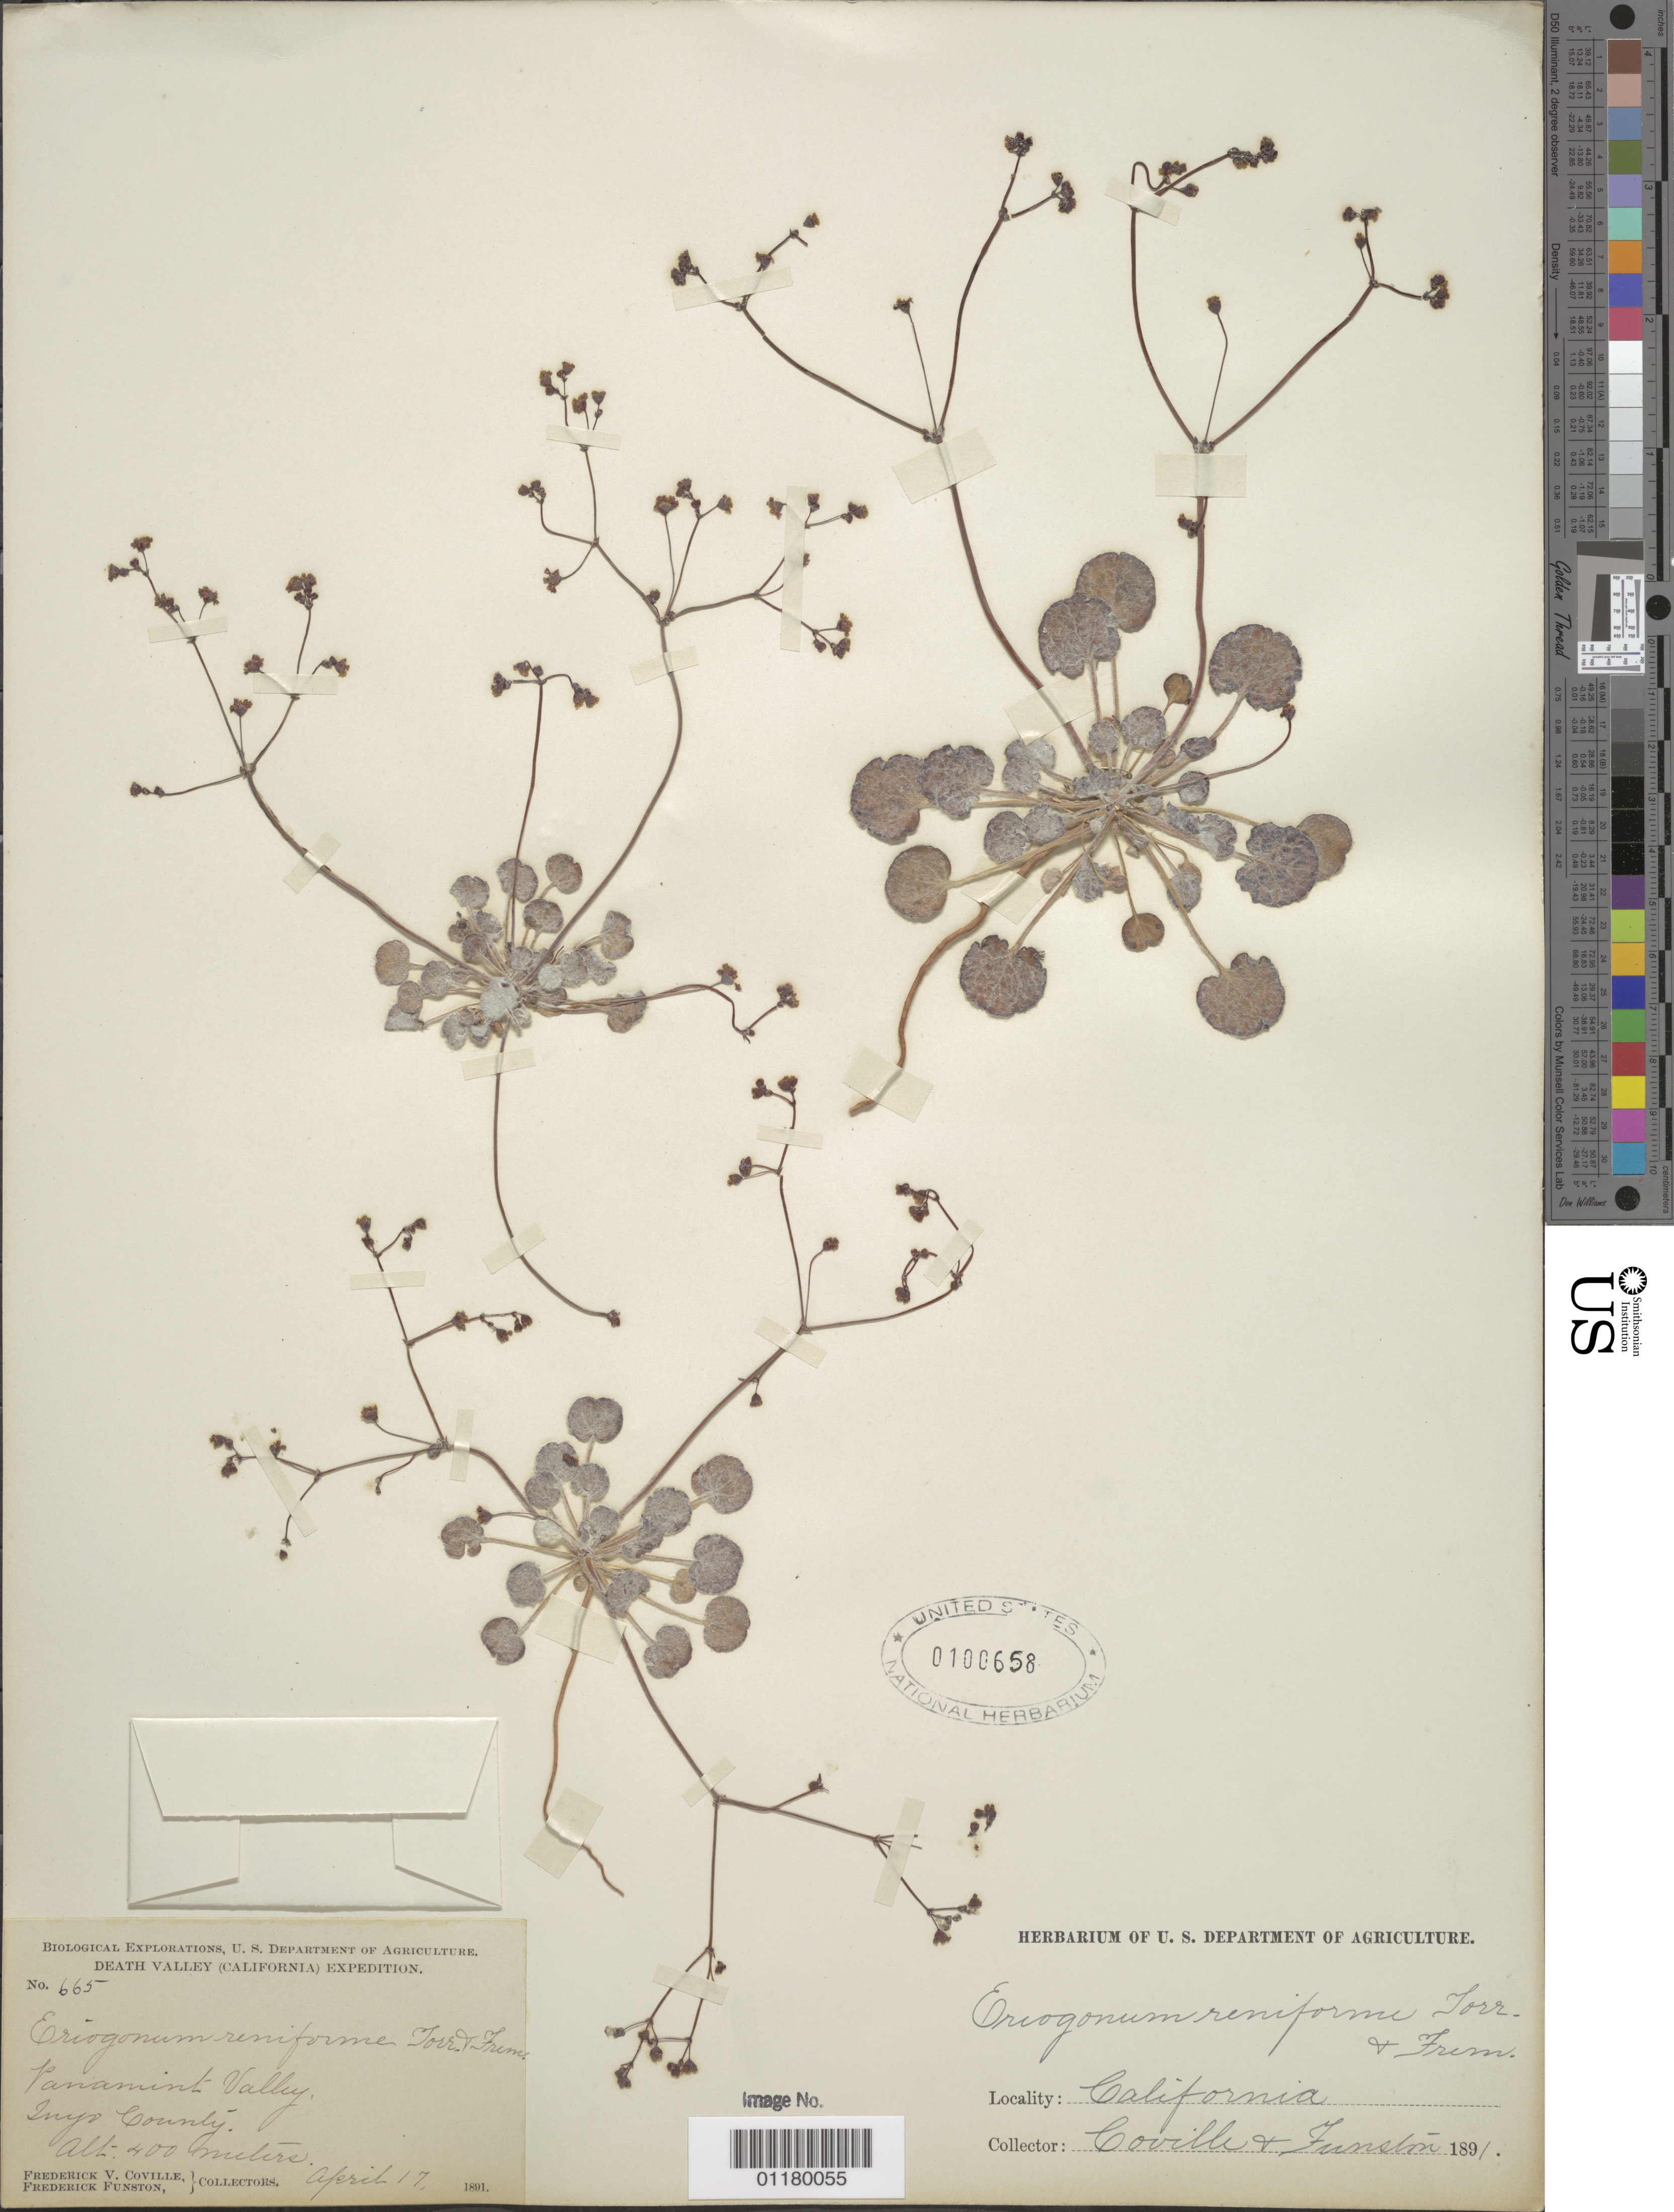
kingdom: Plantae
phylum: Tracheophyta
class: Magnoliopsida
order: Caryophyllales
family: Polygonaceae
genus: Eriogonum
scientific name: Eriogonum reniforme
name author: Torr. & Frém.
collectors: F. V. Coville & F. Funston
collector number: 665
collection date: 1891-04-17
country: United States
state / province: California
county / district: Inyo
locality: Panamint Valley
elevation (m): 400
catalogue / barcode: US 100658